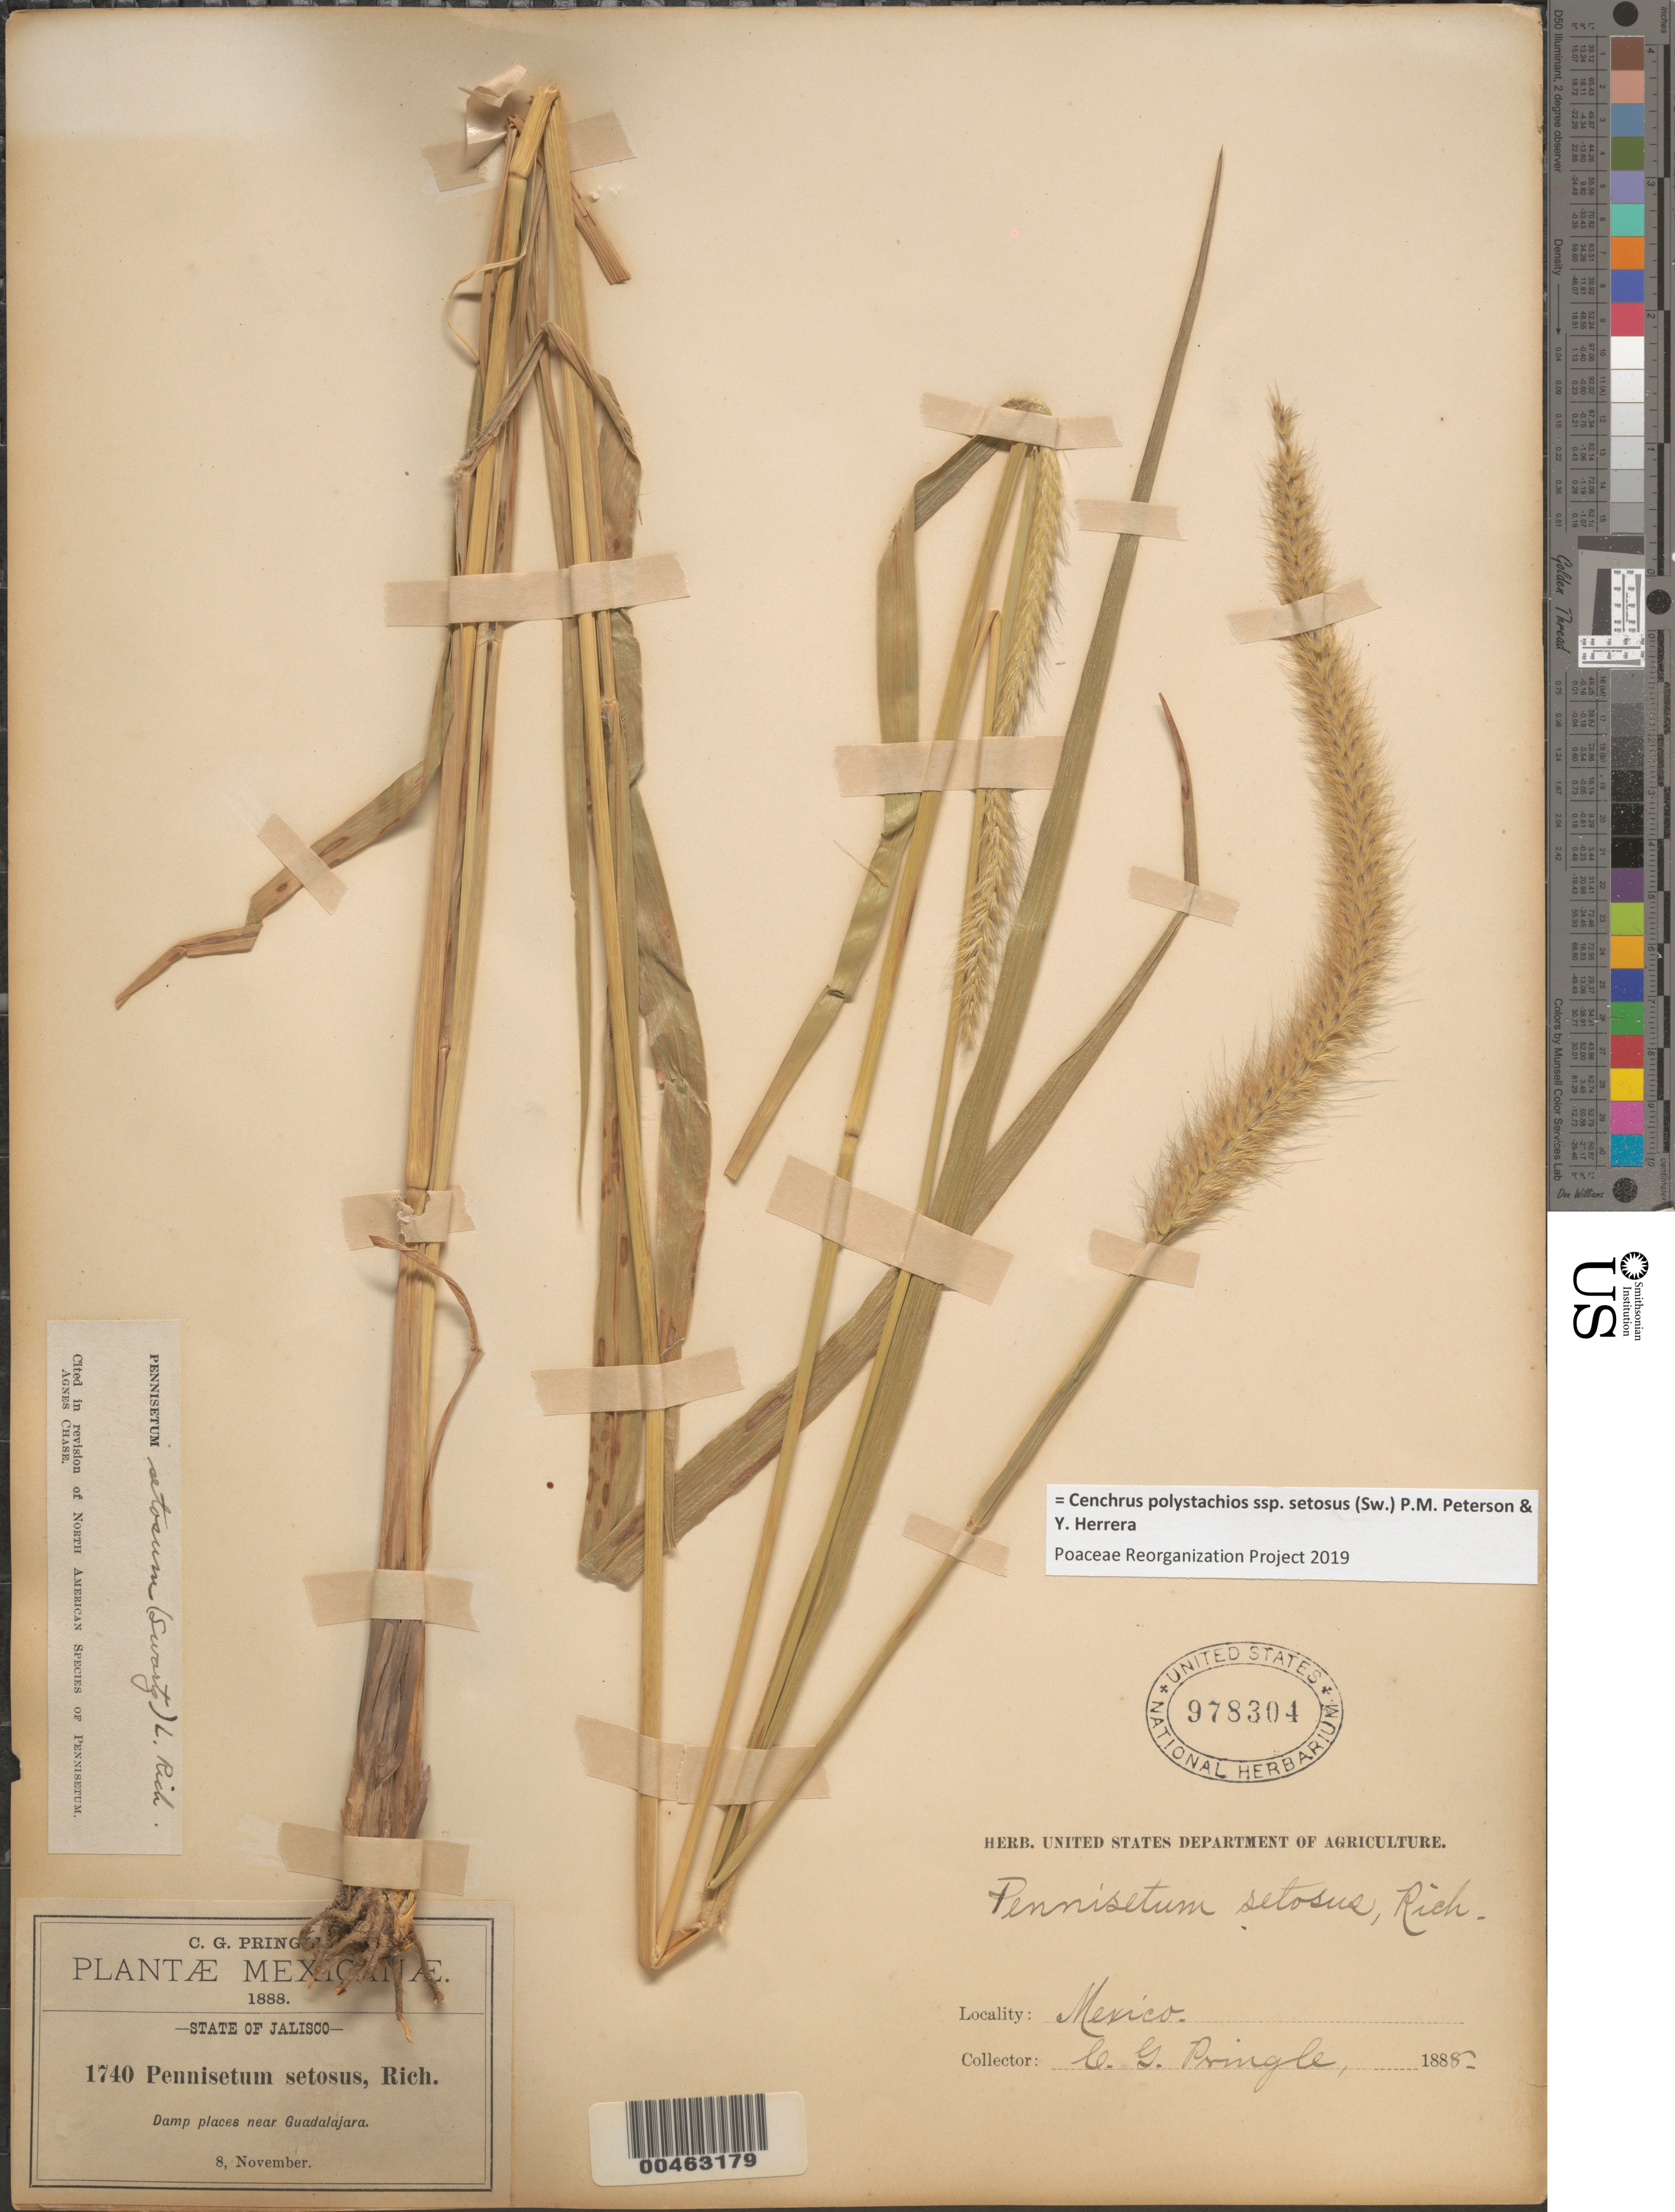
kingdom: Plantae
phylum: Tracheophyta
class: Liliopsida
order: Poales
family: Poaceae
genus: Cenchrus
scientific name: Cenchrus polystachios subsp. setosus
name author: (Sw.) P.M. Peterson & Y. Herrera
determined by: Poaceae Reorganization Project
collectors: C. G. Pringle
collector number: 1740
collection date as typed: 8 Nov 1888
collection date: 1888-11-08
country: Mexico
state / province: Jalisco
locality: Near Guadalajara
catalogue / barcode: US 978304